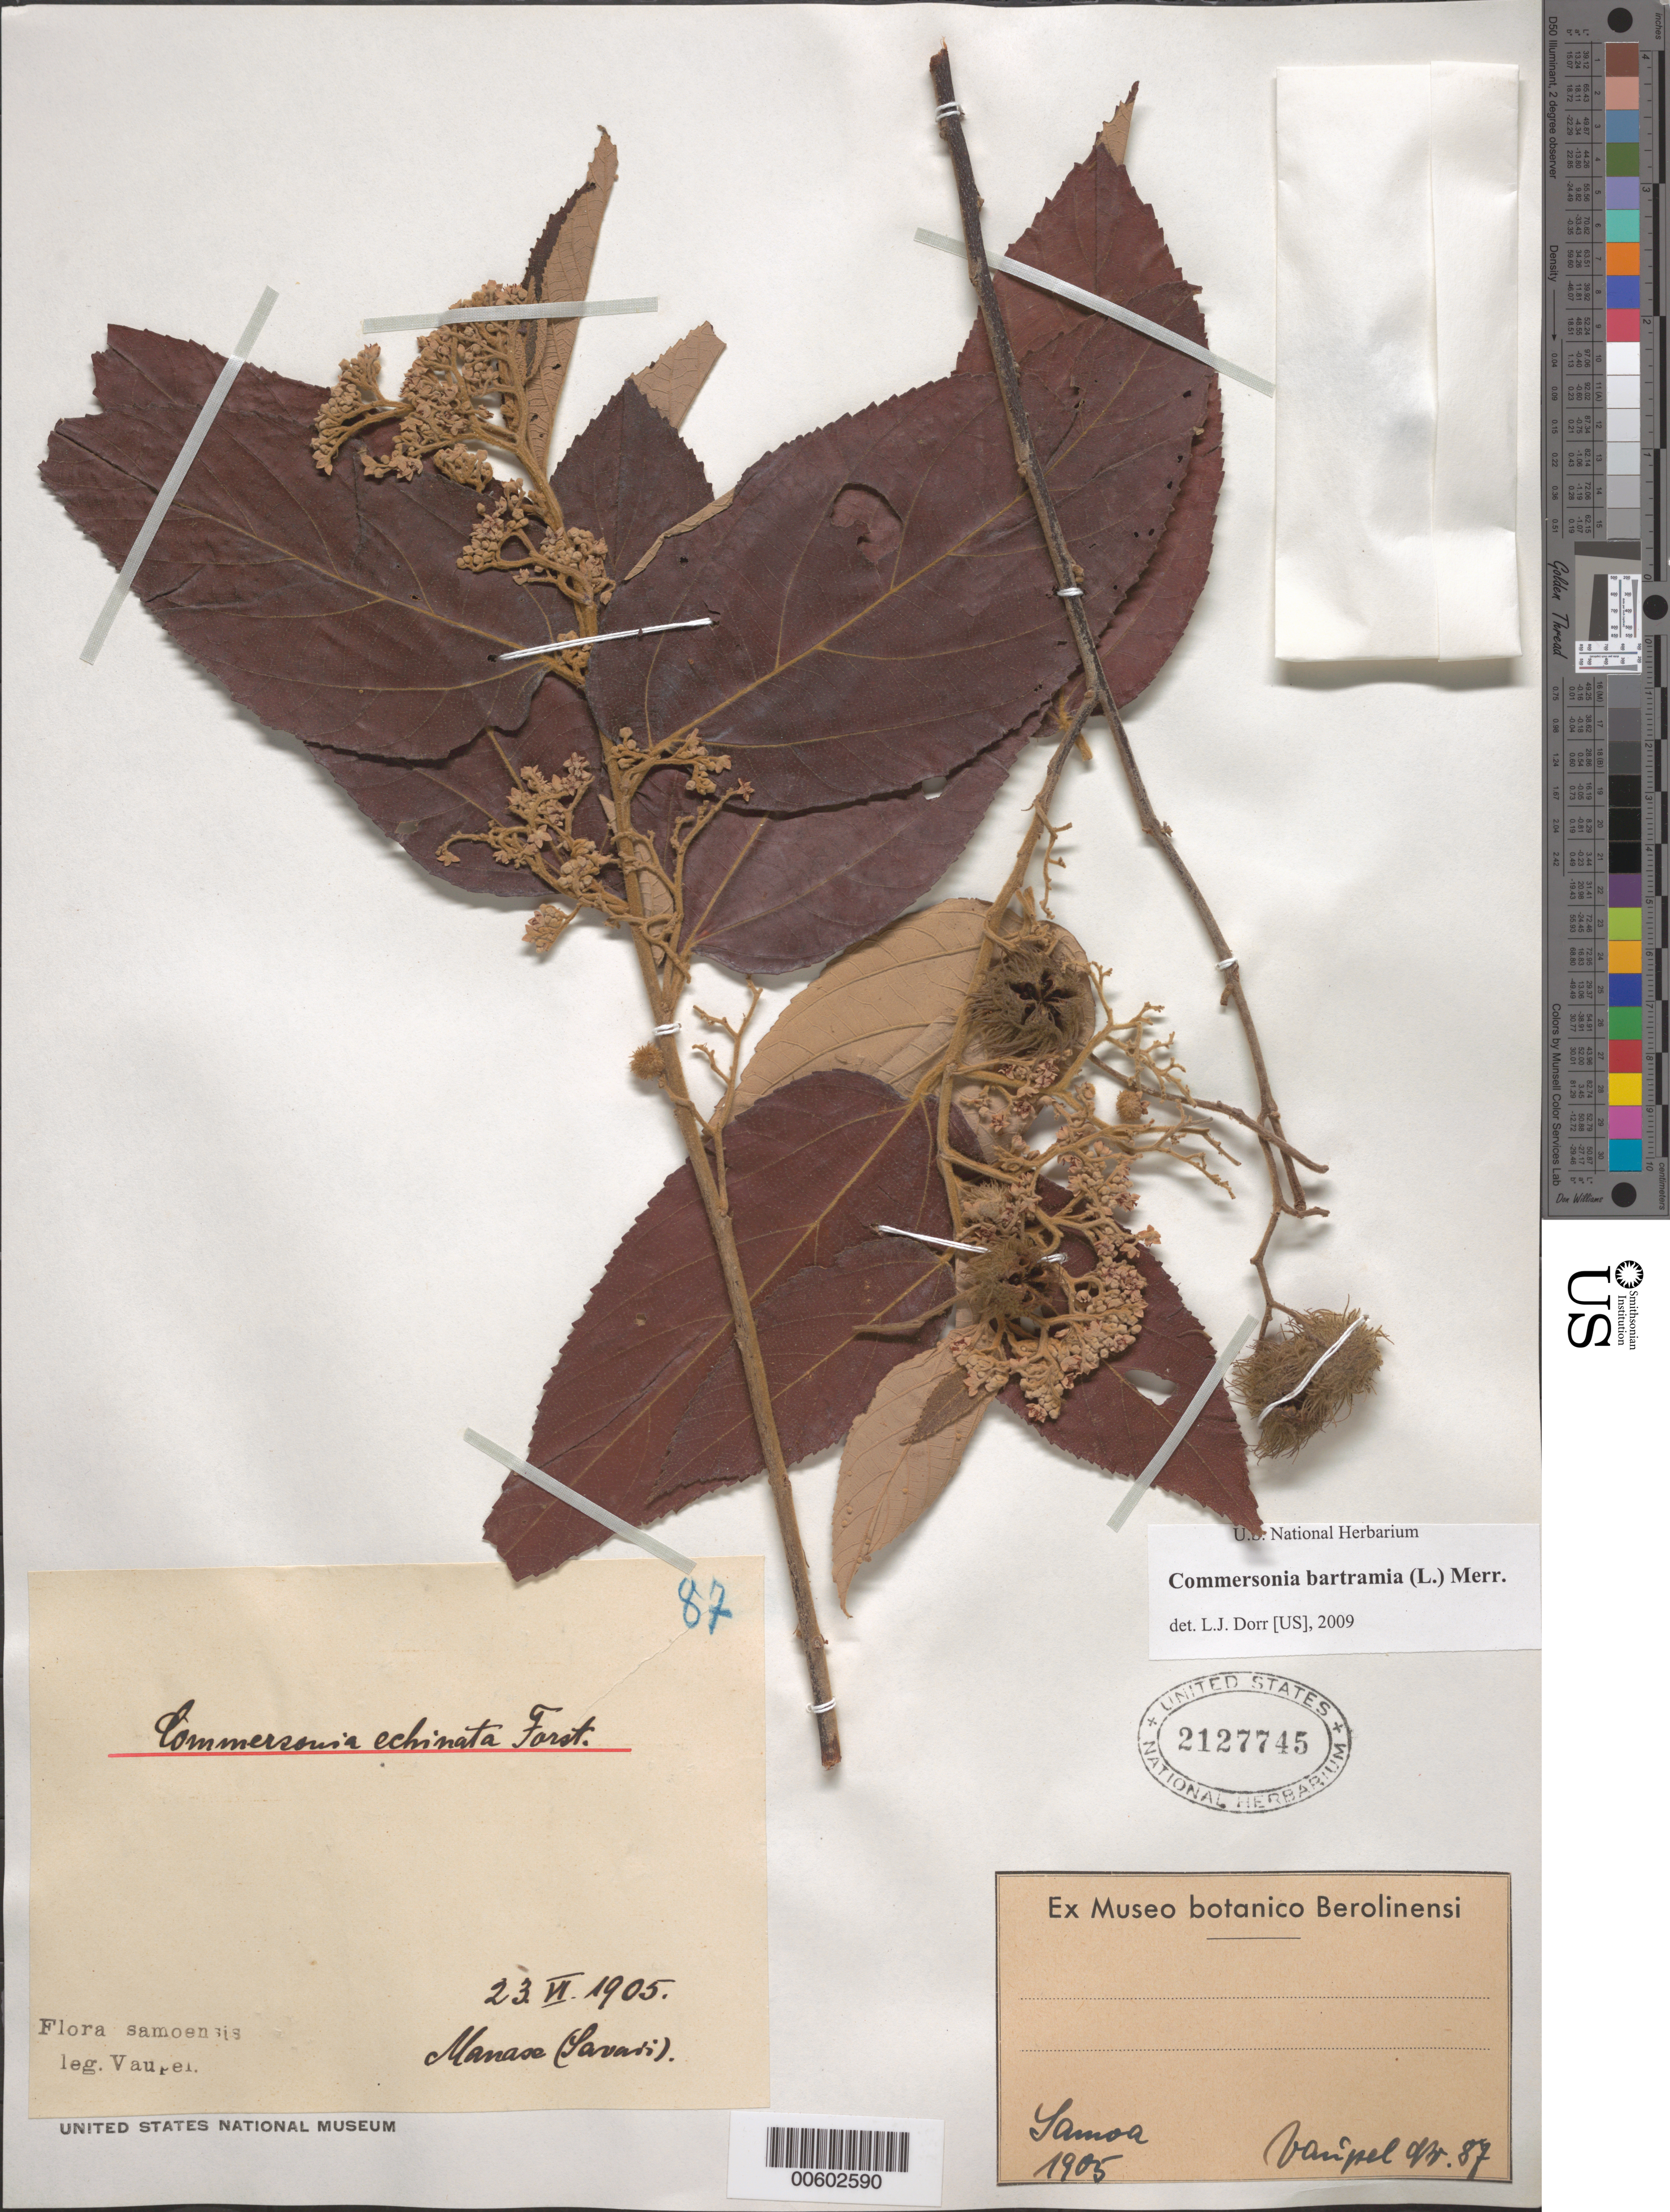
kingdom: Plantae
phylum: Tracheophyta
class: Magnoliopsida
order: Malvales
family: Malvaceae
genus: Commersonia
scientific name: Commersonia bartramia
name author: (L.) Merr.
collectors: Vaupel, --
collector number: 87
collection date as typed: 23 Jun 1905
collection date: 1905-06-23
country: Samoa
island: Savai'i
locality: Manase (Savai'i) [sic]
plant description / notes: US, MO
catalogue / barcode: US 2127745